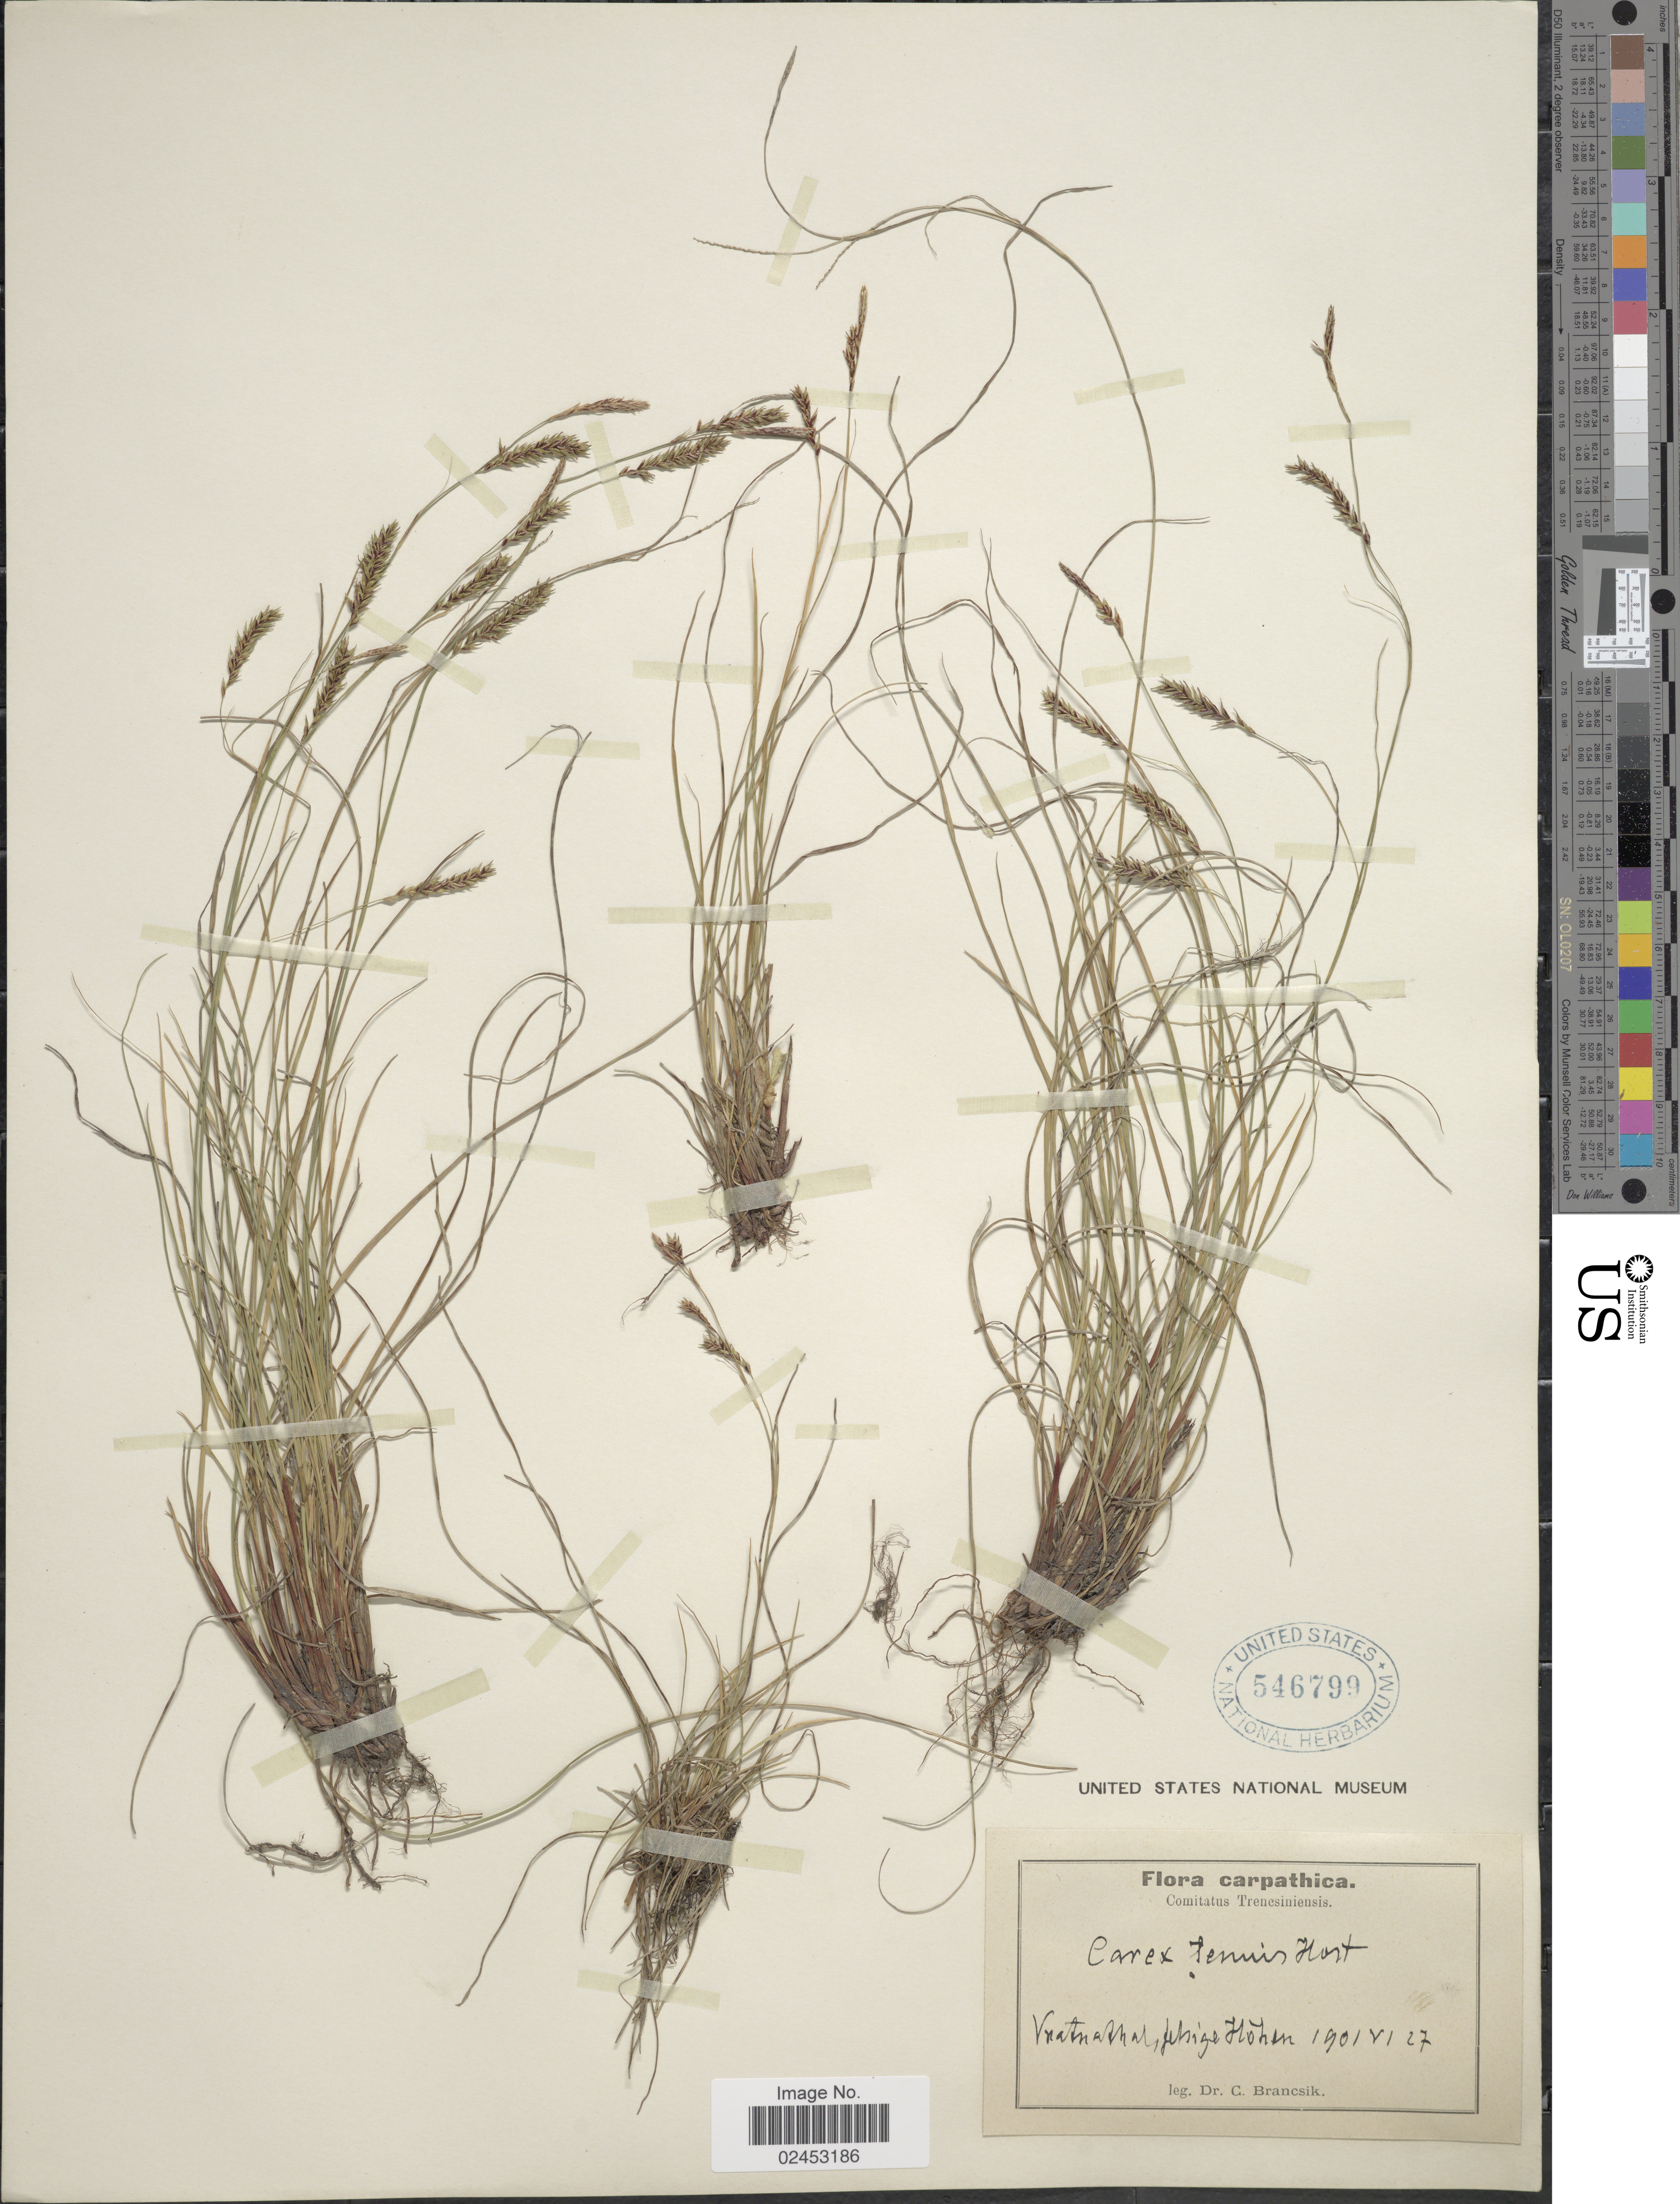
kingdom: Plantae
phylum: Tracheophyta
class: Liliopsida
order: Poales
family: Cyperaceae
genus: Carex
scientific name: Carex brachystachys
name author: Schrank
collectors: C. Brancsik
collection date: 1901-06-27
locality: Carpathica, comitatus Trenesiniesis, Vratnathal, felsige Hohen [interpreted]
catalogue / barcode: US 546799